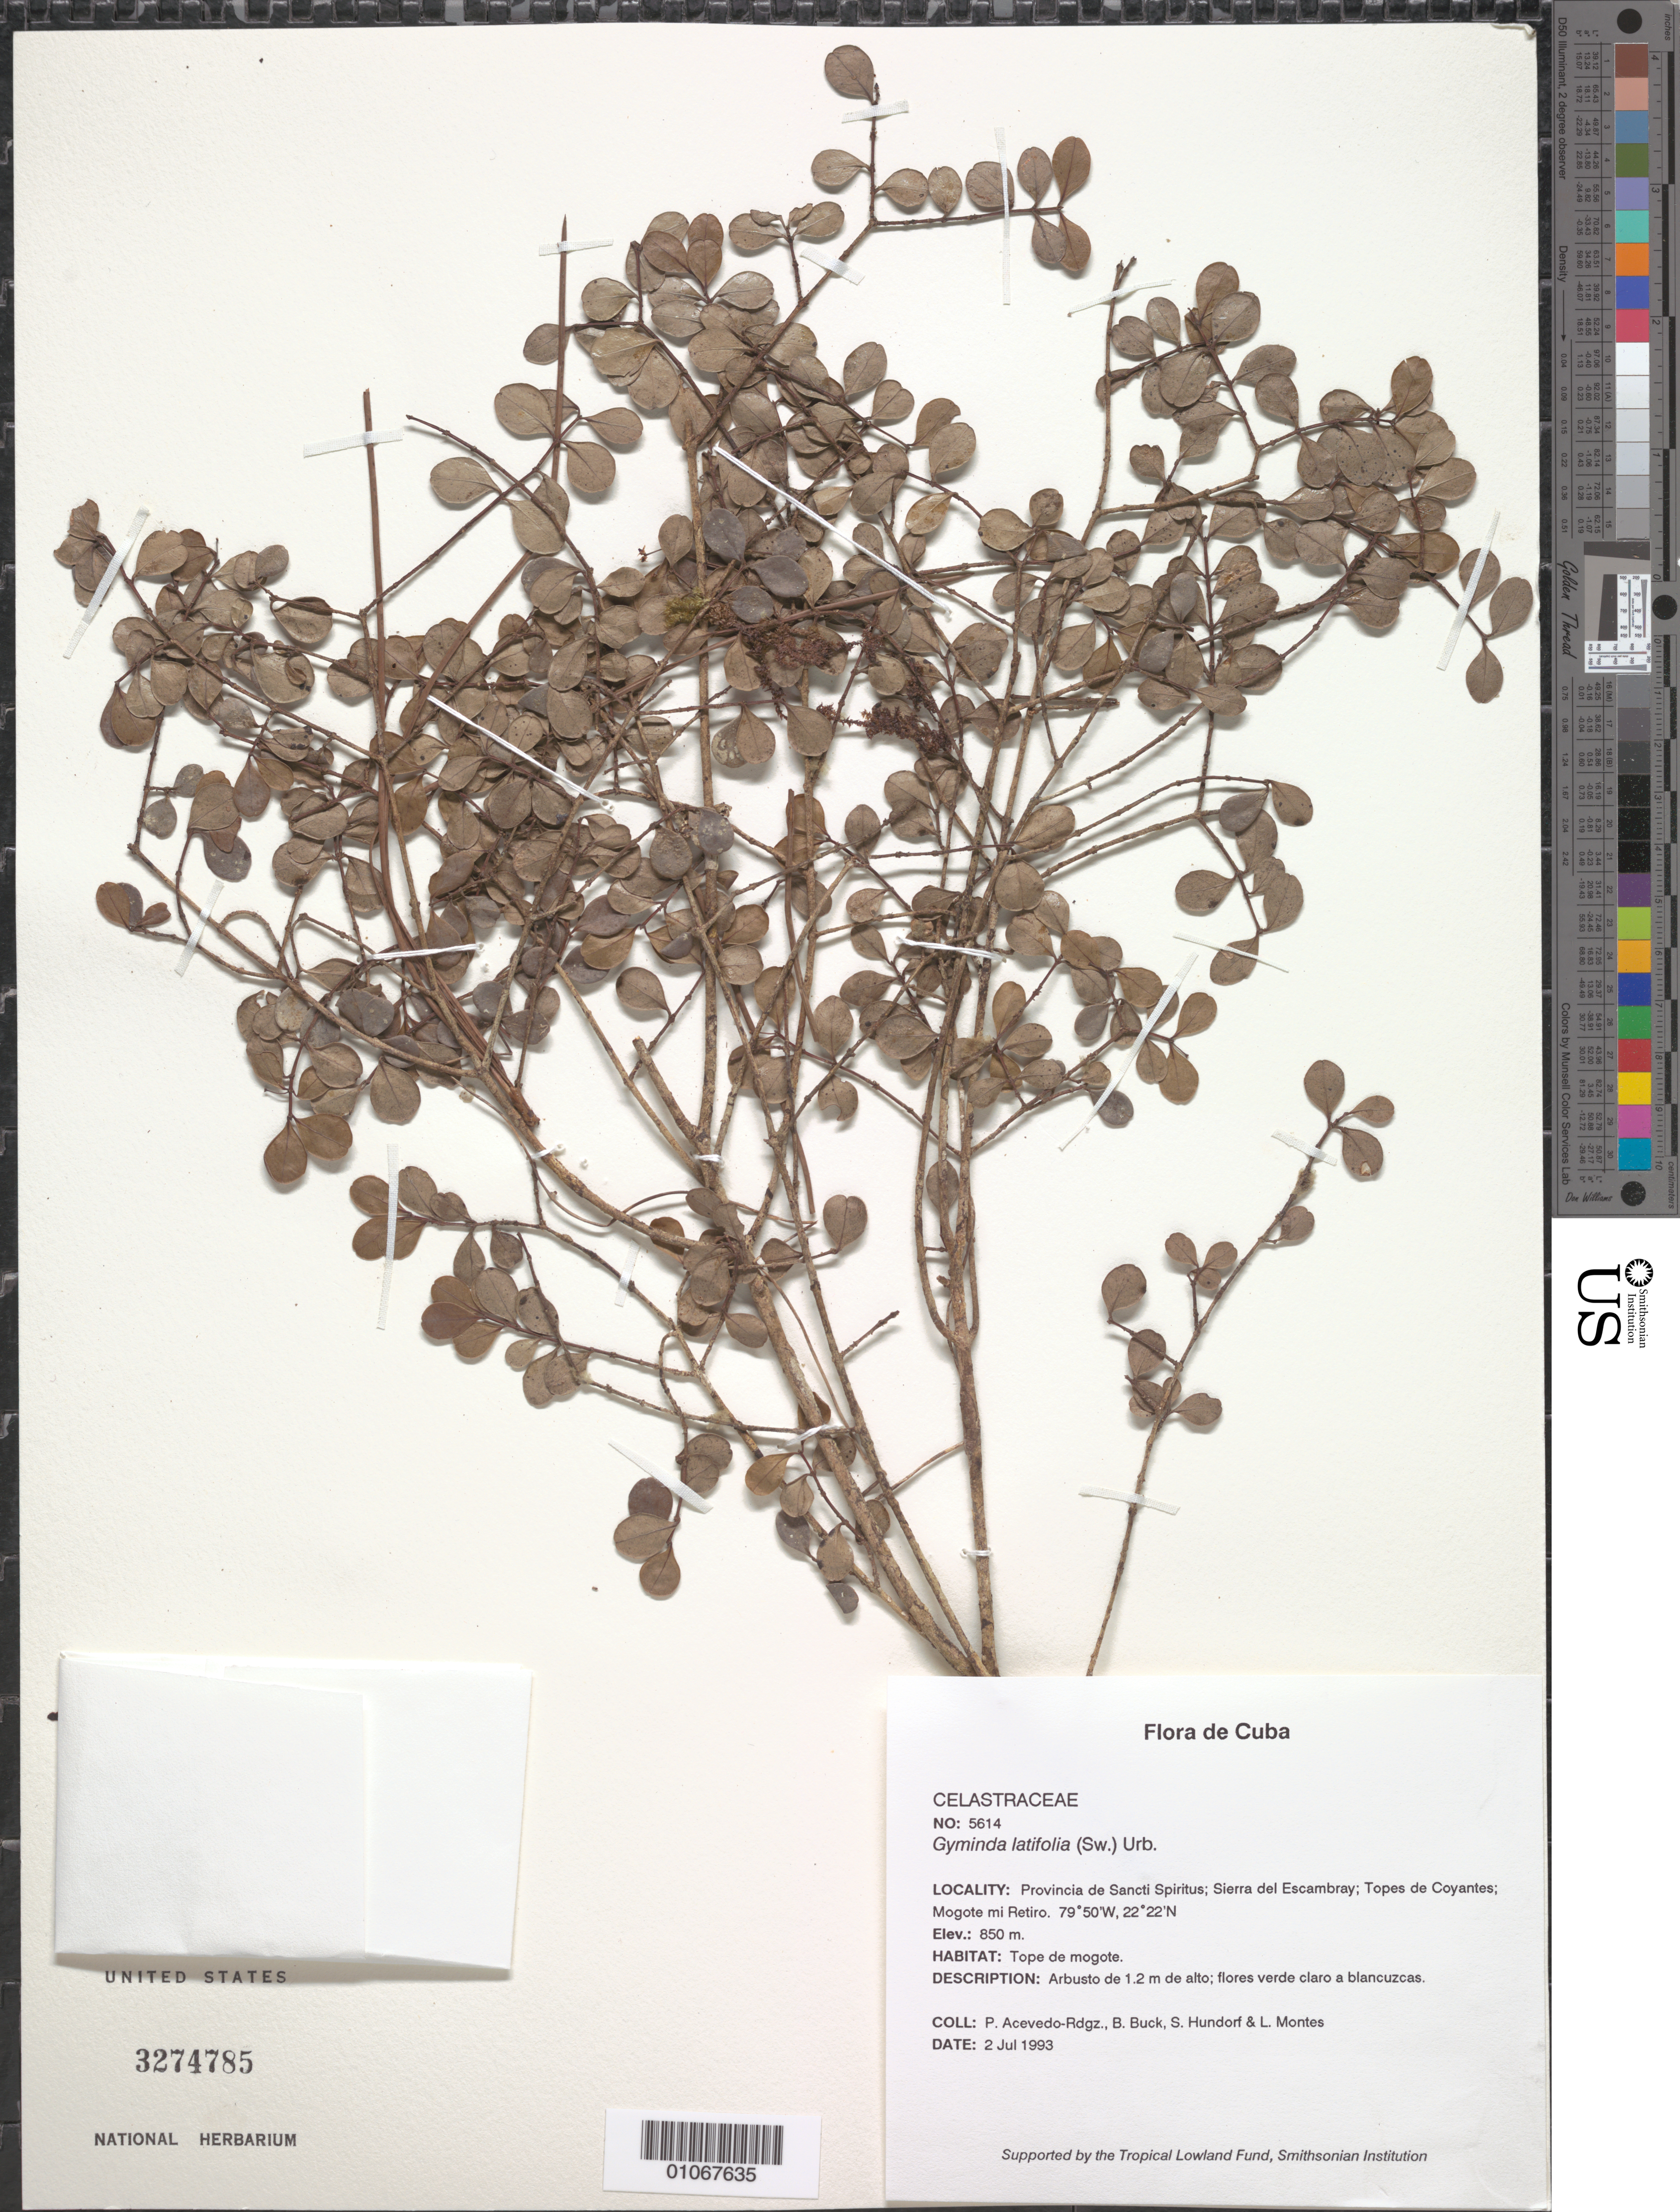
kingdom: Plantae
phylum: Tracheophyta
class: Magnoliopsida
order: Celastrales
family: Celastraceae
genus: Gyminda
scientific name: Gyminda orbicularis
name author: Borhidi & Muniz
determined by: Fl. de Cuba exsiccatae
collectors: P. Acevedo-Rodr., B. Buck, S. Hundorf & L. Montes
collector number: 5614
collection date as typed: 02 Jul 1993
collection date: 1993-07-02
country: Cuba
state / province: Sancti Spiritus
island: Cuba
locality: Sierra del Escambray, topes de Coyantes, Mogote mi retiro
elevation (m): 850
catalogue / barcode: US 3274785